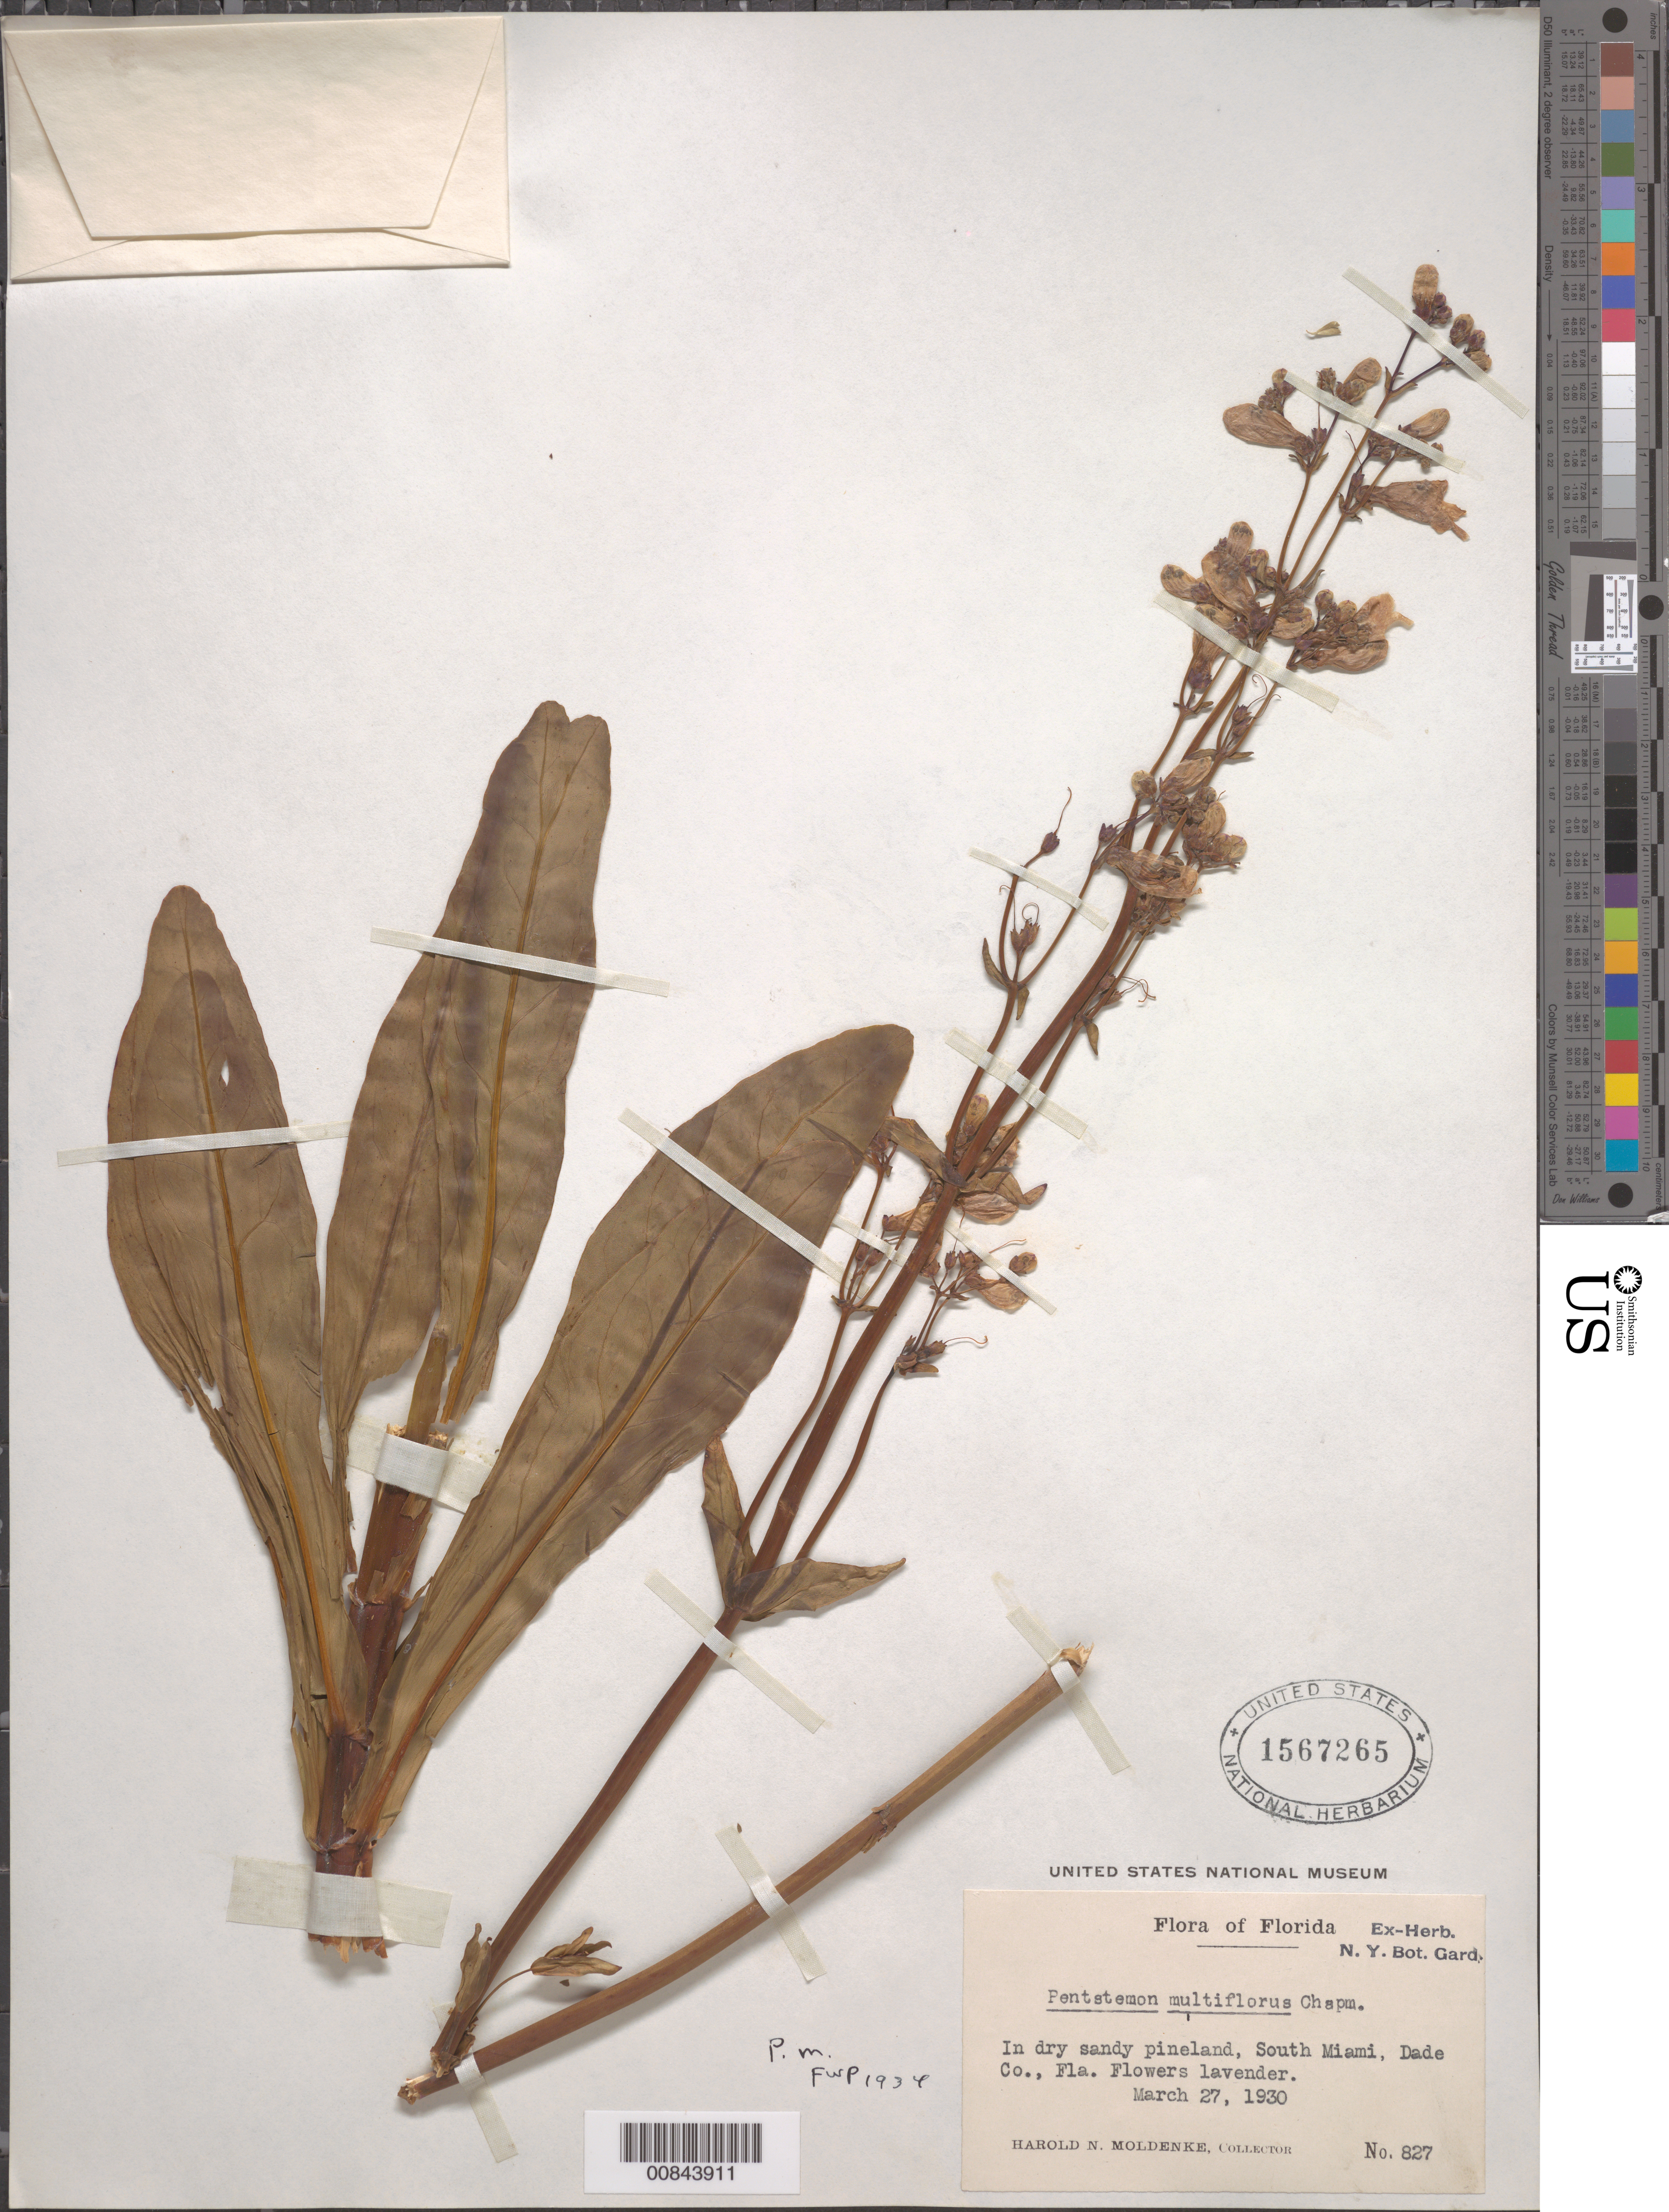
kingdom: Plantae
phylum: Tracheophyta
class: Magnoliopsida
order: Lamiales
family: Plantaginaceae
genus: Penstemon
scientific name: Penstemon multiflorus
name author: Chapm. in Small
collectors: H. N. Moldenke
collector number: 827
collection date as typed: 27 Mar 1930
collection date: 1930-03-27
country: United States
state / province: Florida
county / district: Dade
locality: South Miami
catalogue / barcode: US 1567265